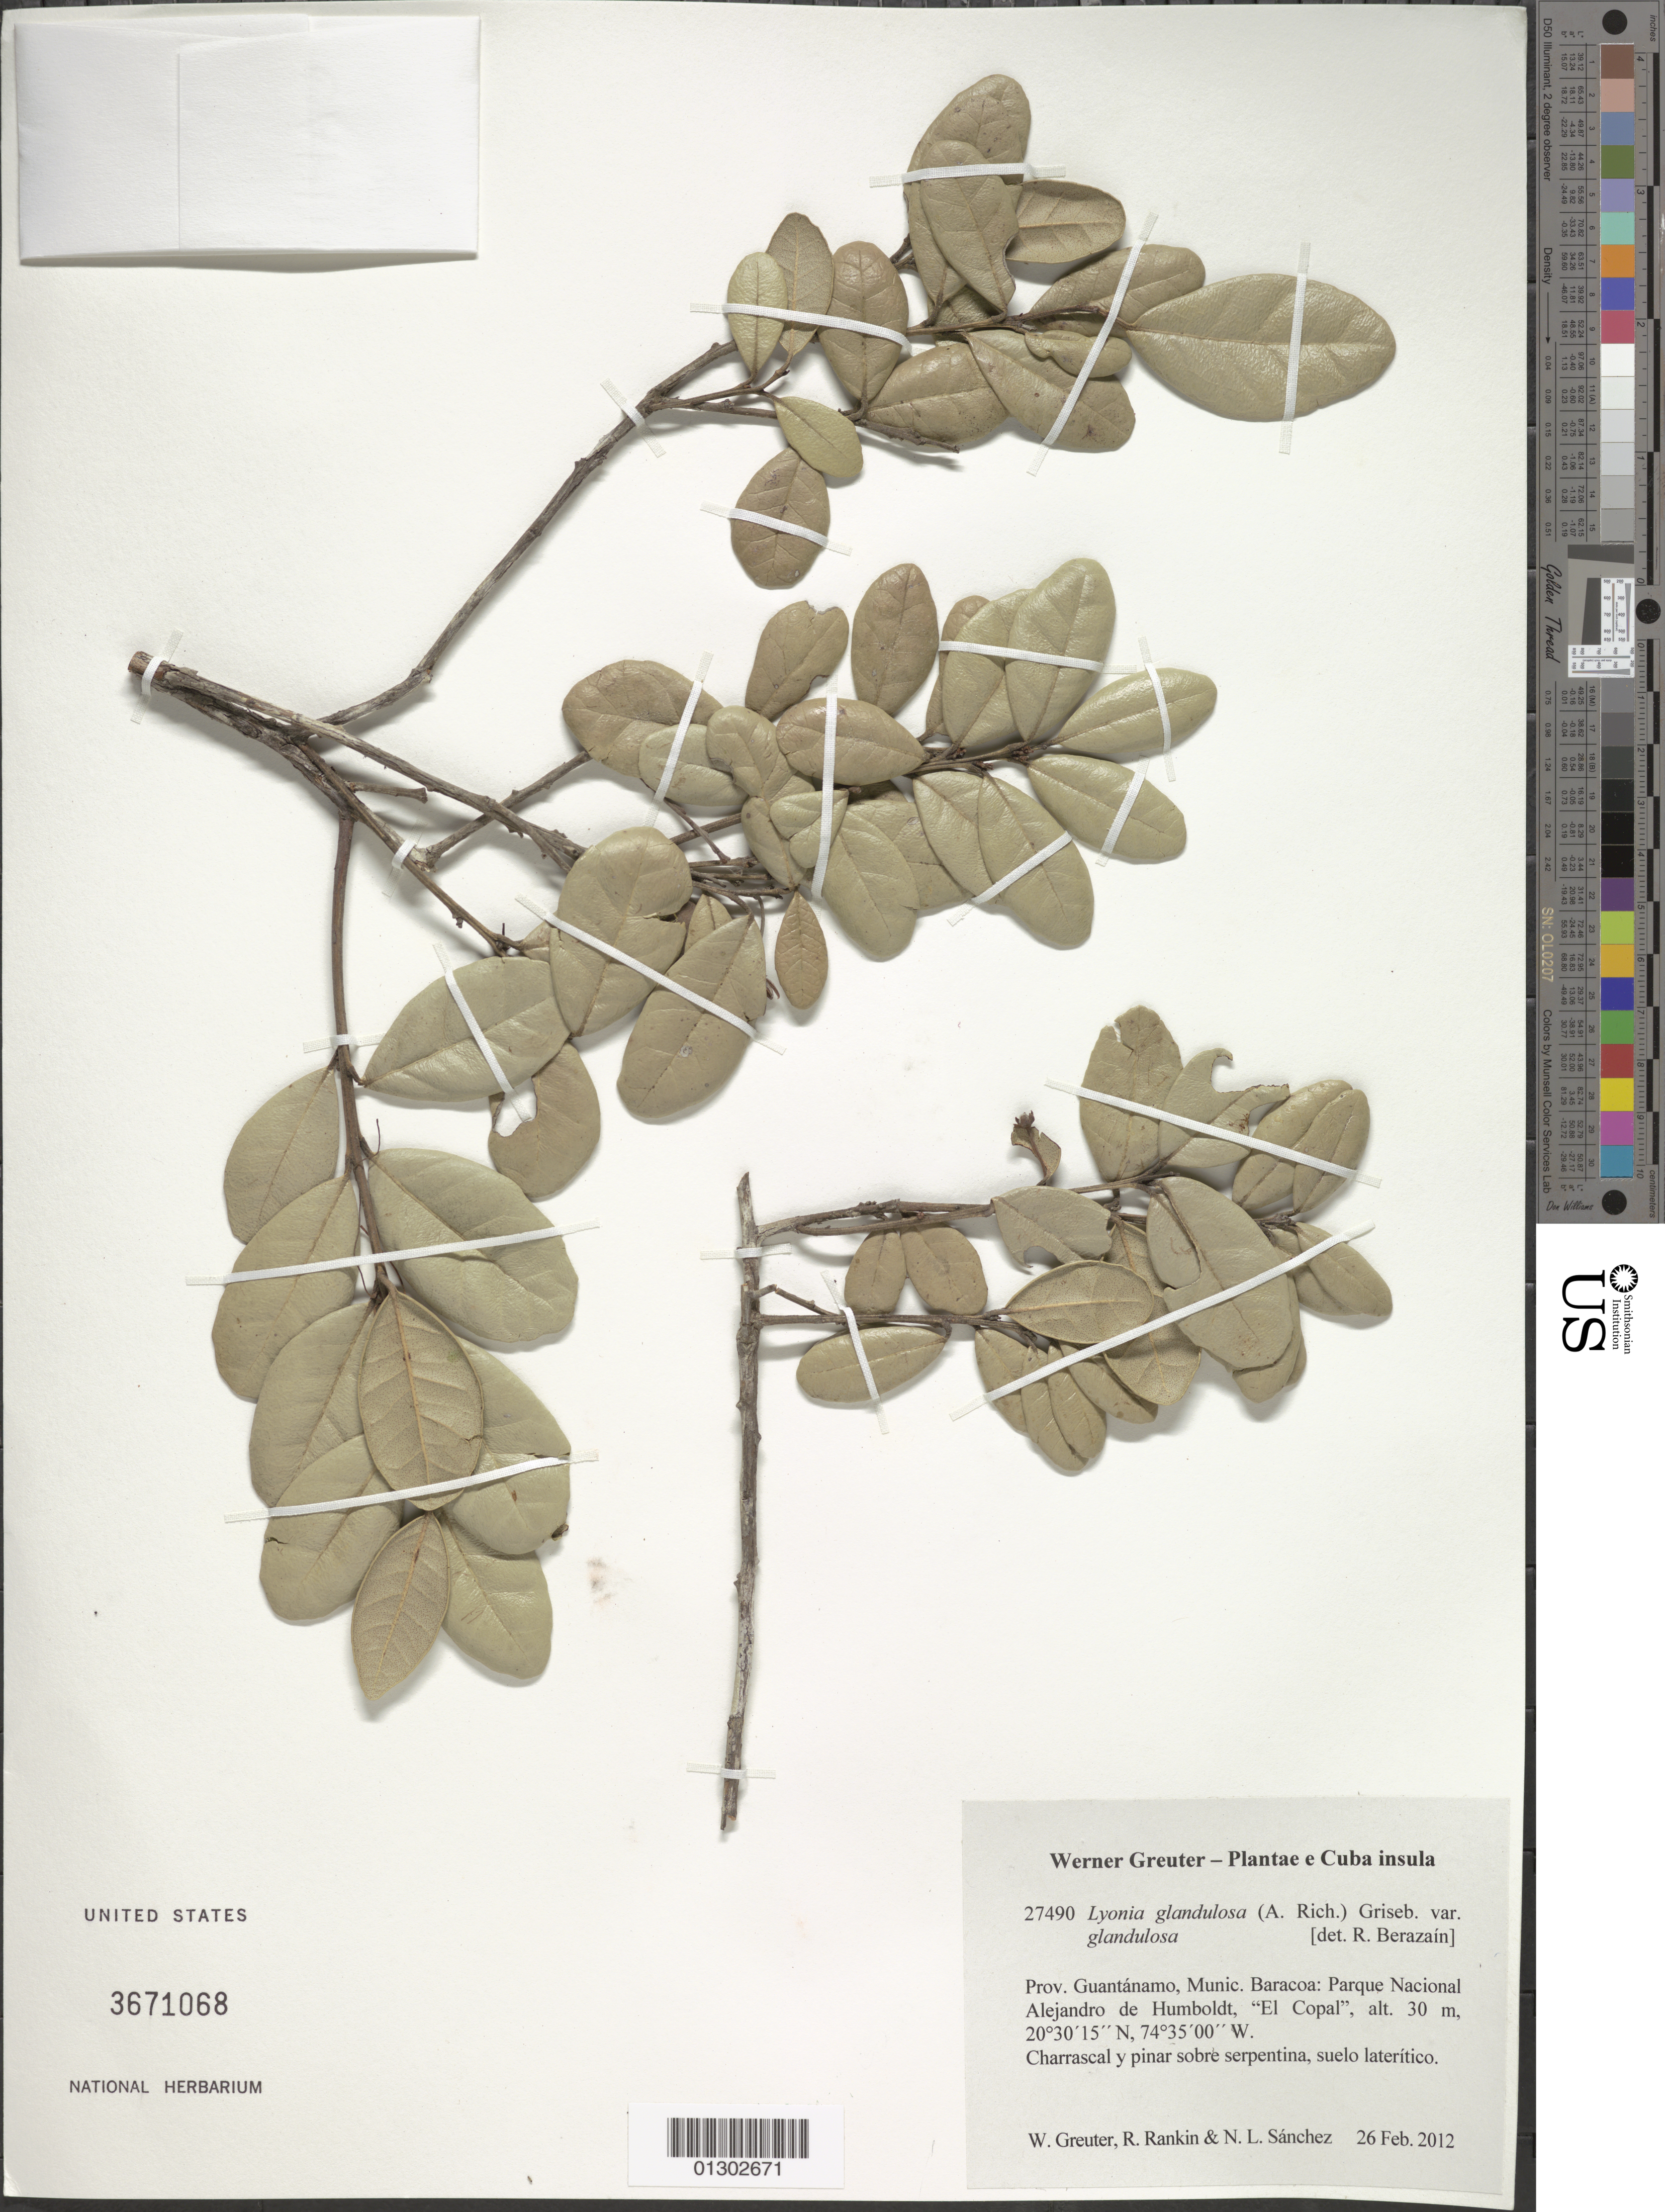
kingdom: Plantae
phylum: Tracheophyta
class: Magnoliopsida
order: Ericales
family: Ericaceae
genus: Lyonia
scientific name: Lyonia glandulosa var. glandulosa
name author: (A. Rich.) Griseb.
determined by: Berazaín, R.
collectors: W. R. Greuter, R. Rankin Rodriguez & N. Sanchez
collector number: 27490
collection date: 2012-02-26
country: Cuba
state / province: Guantanamo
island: Cuba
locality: Munic. Baracoa; Parque Nacional Alejandro de Humboldt, "El Copal".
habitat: Charrascal y pinar sobre serpentina, suelo laterítico.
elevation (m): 30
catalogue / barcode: US 3671068